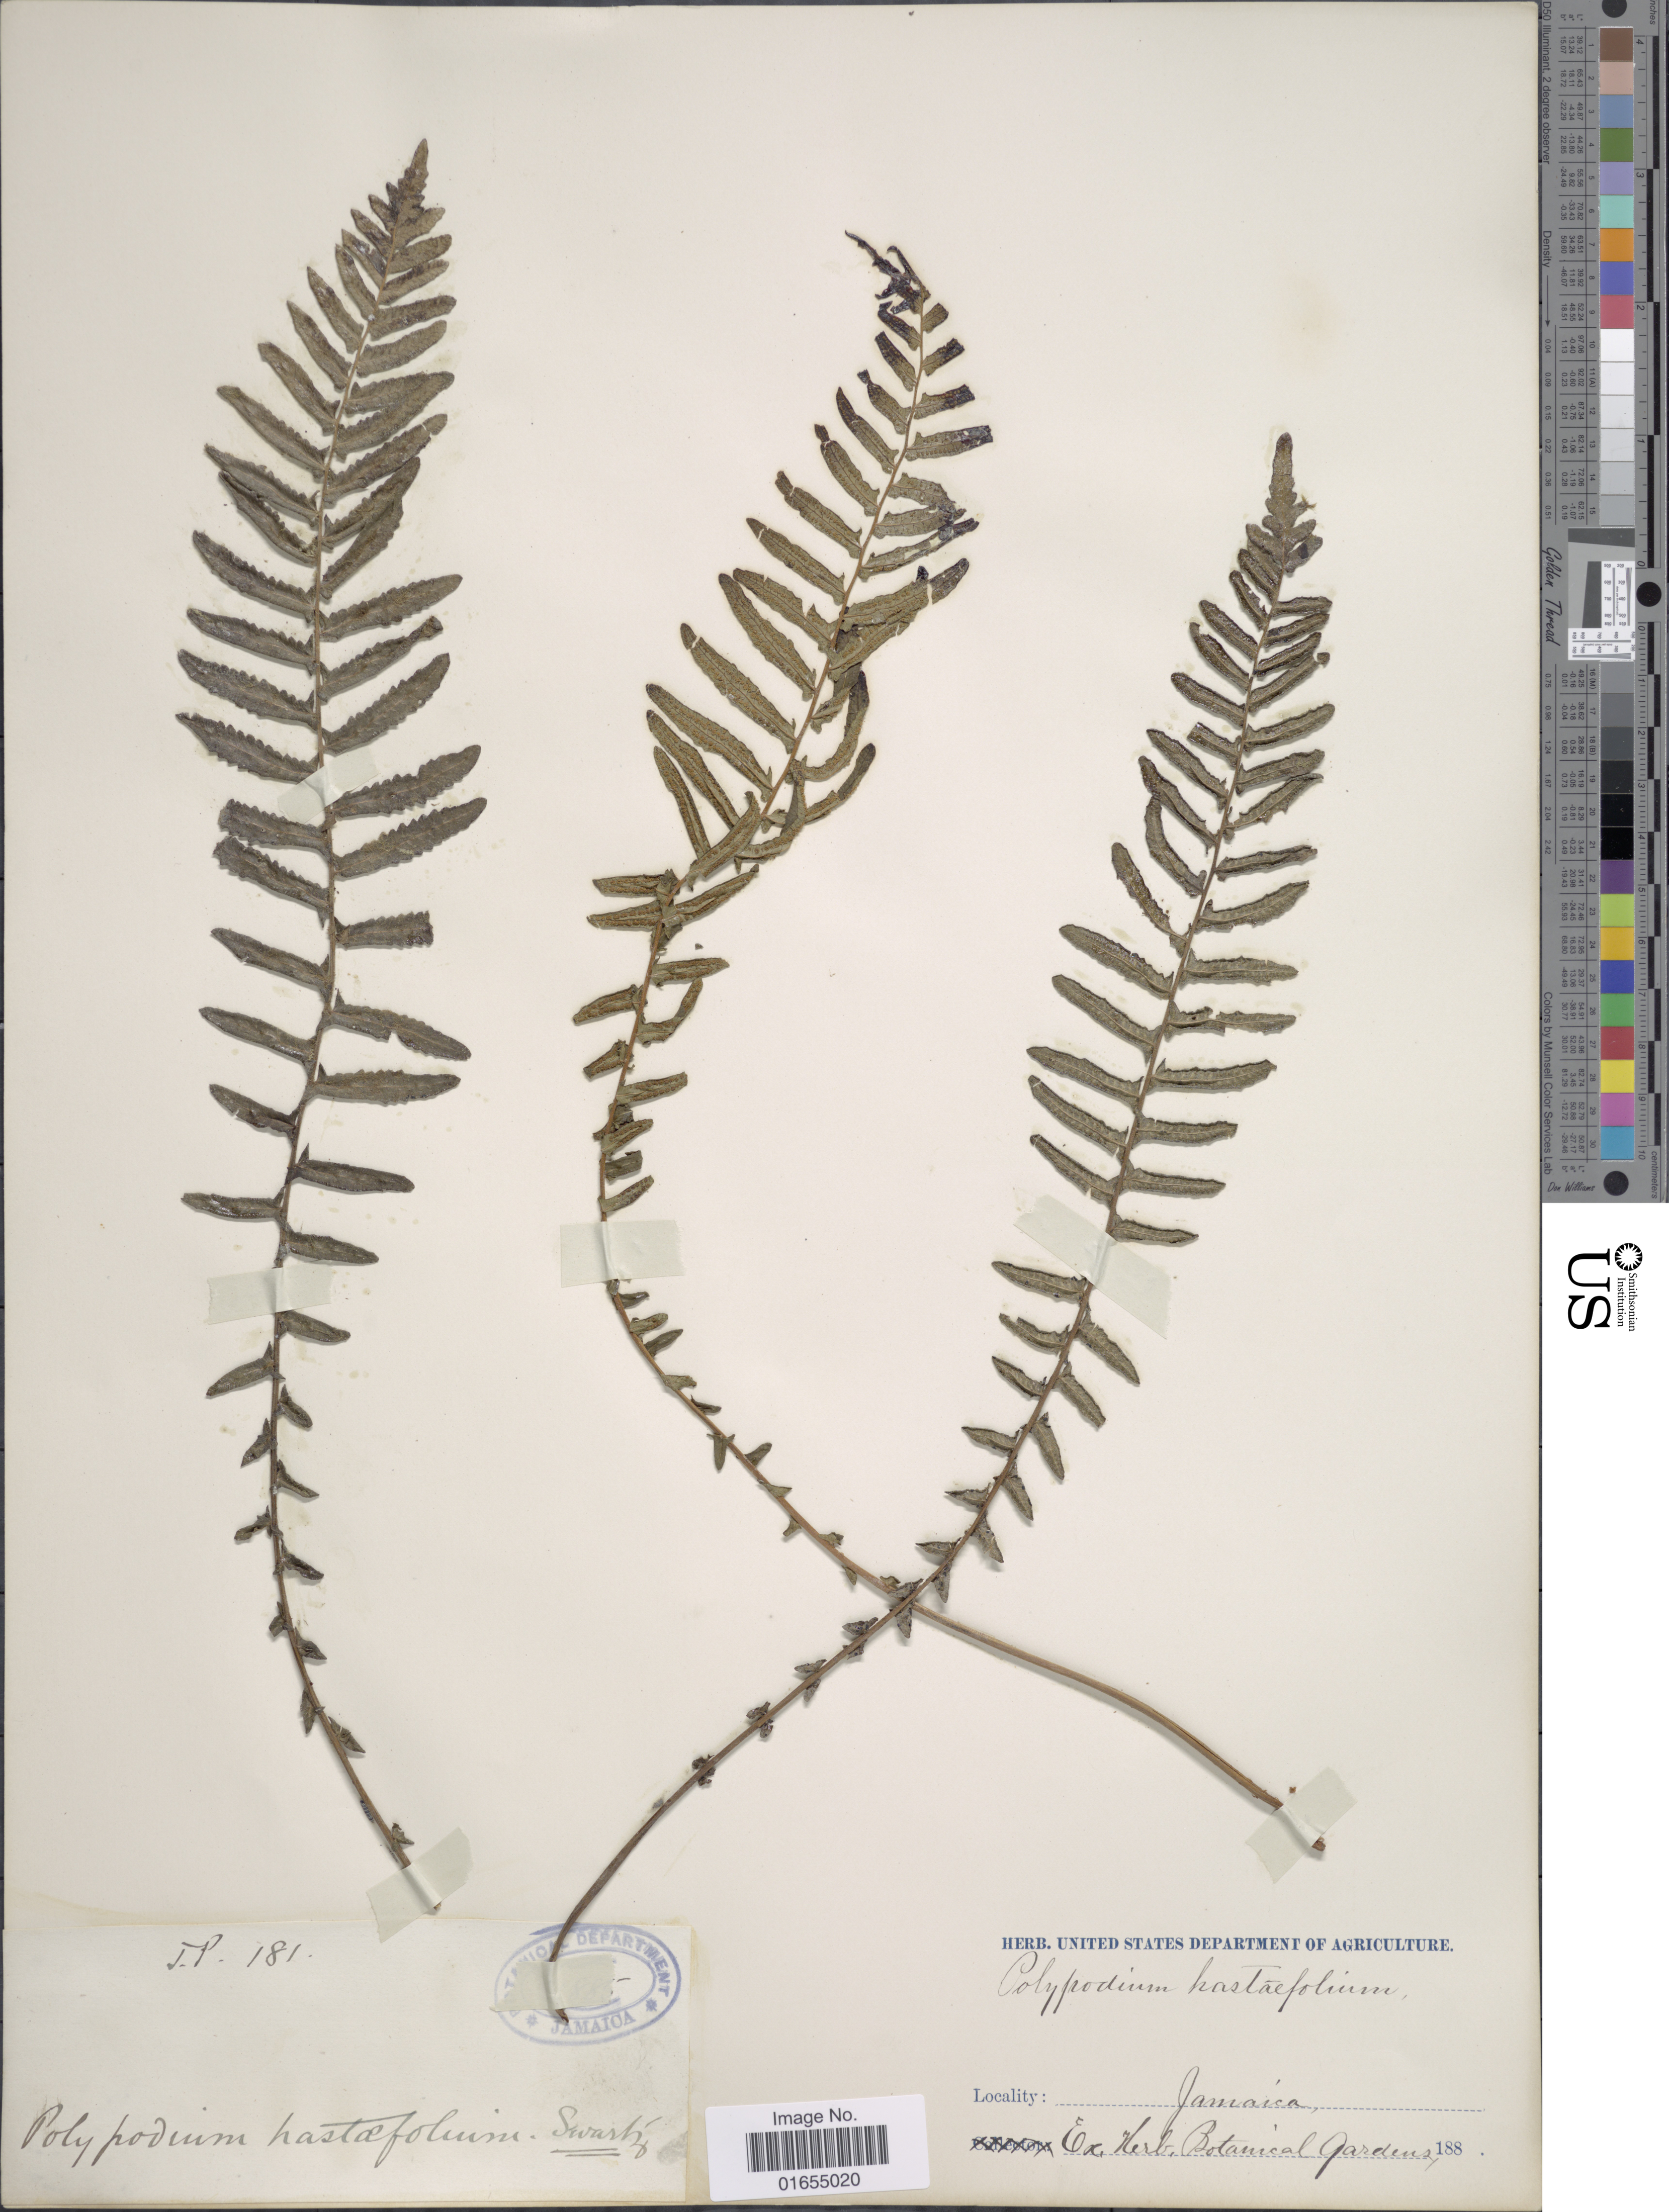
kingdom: Plantae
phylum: Tracheophyta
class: Polypodiopsida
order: Polypodiales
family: Thelypteridaceae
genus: Goniopteris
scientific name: Goniopteris sagittata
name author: (Sw.) Pic. Serm.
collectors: ex herb. Bot. Gard.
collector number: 181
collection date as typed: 188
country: Jamaica